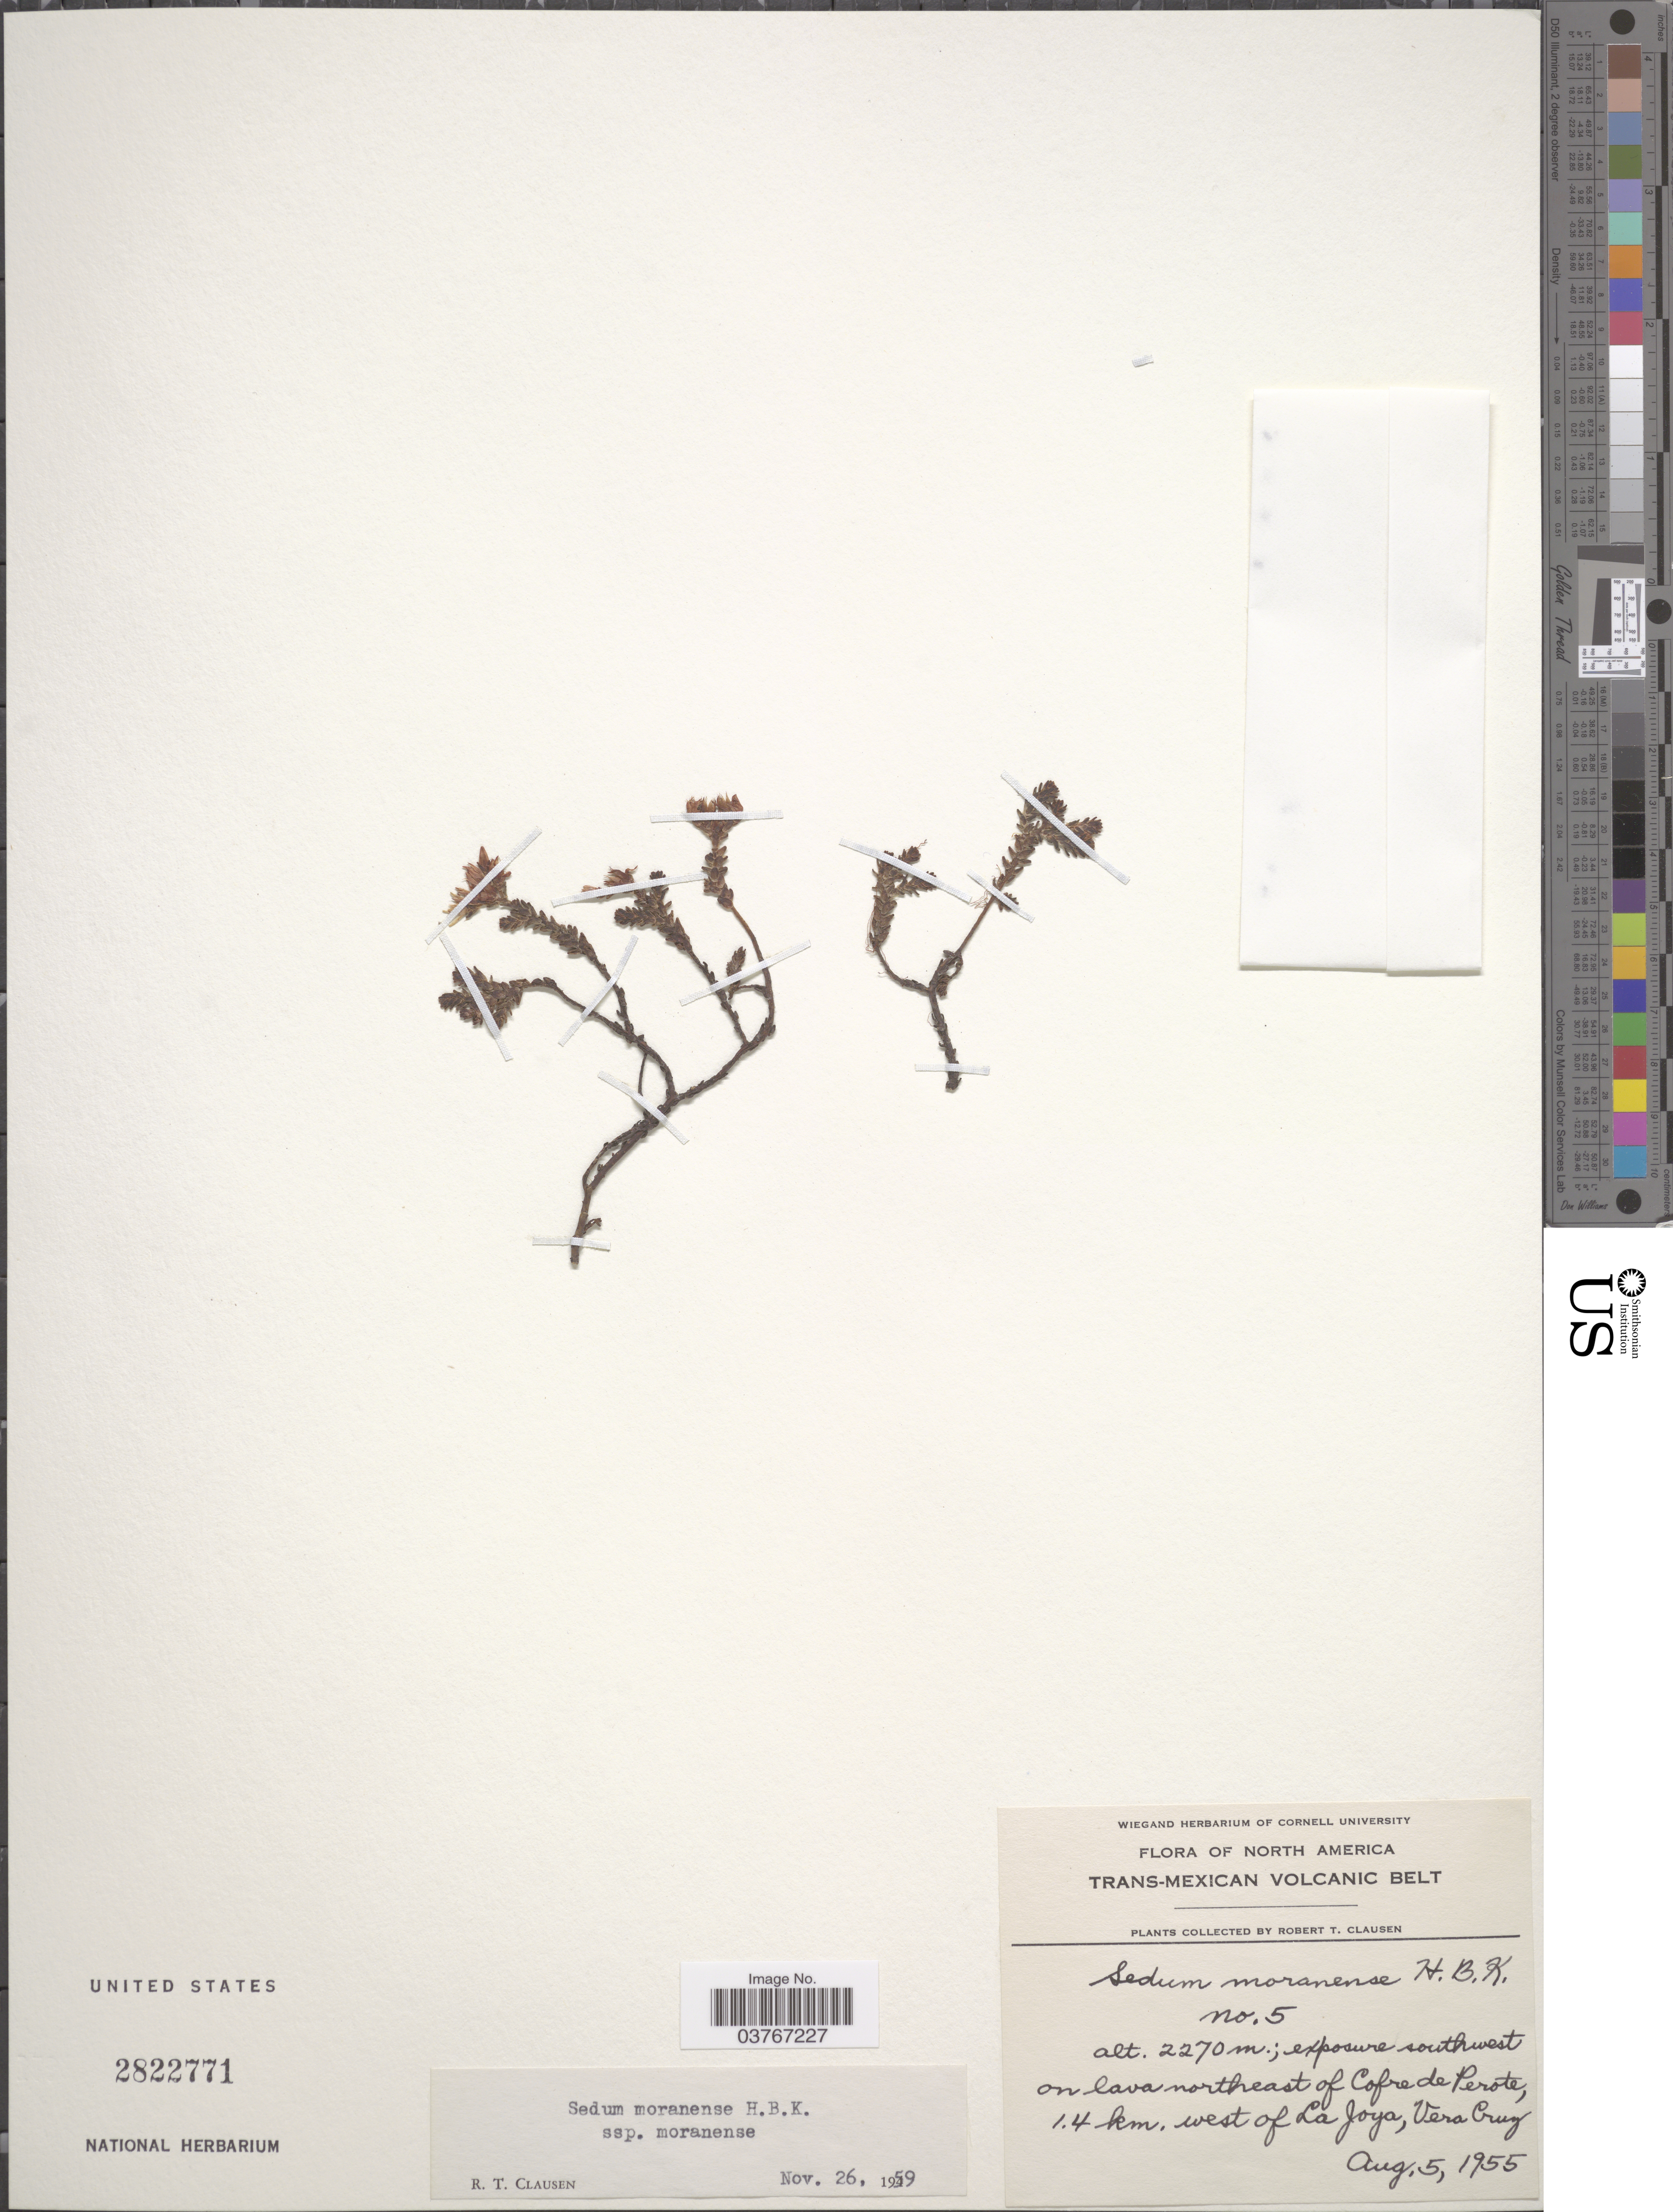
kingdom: Plantae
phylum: Tracheophyta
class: Magnoliopsida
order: Saxifragales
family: Crassulaceae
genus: Sedum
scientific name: Sedum moranense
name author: Kunth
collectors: R. T. Clausen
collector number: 5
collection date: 1955-08-05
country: Mexico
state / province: Veracruz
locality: Trans-Mexican Volcanic Belt. Exposure southwest on lava northeast of Cofre de Perote, 1.4 km. west of La Joya, Vera Cruz.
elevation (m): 2270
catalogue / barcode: US 2822771